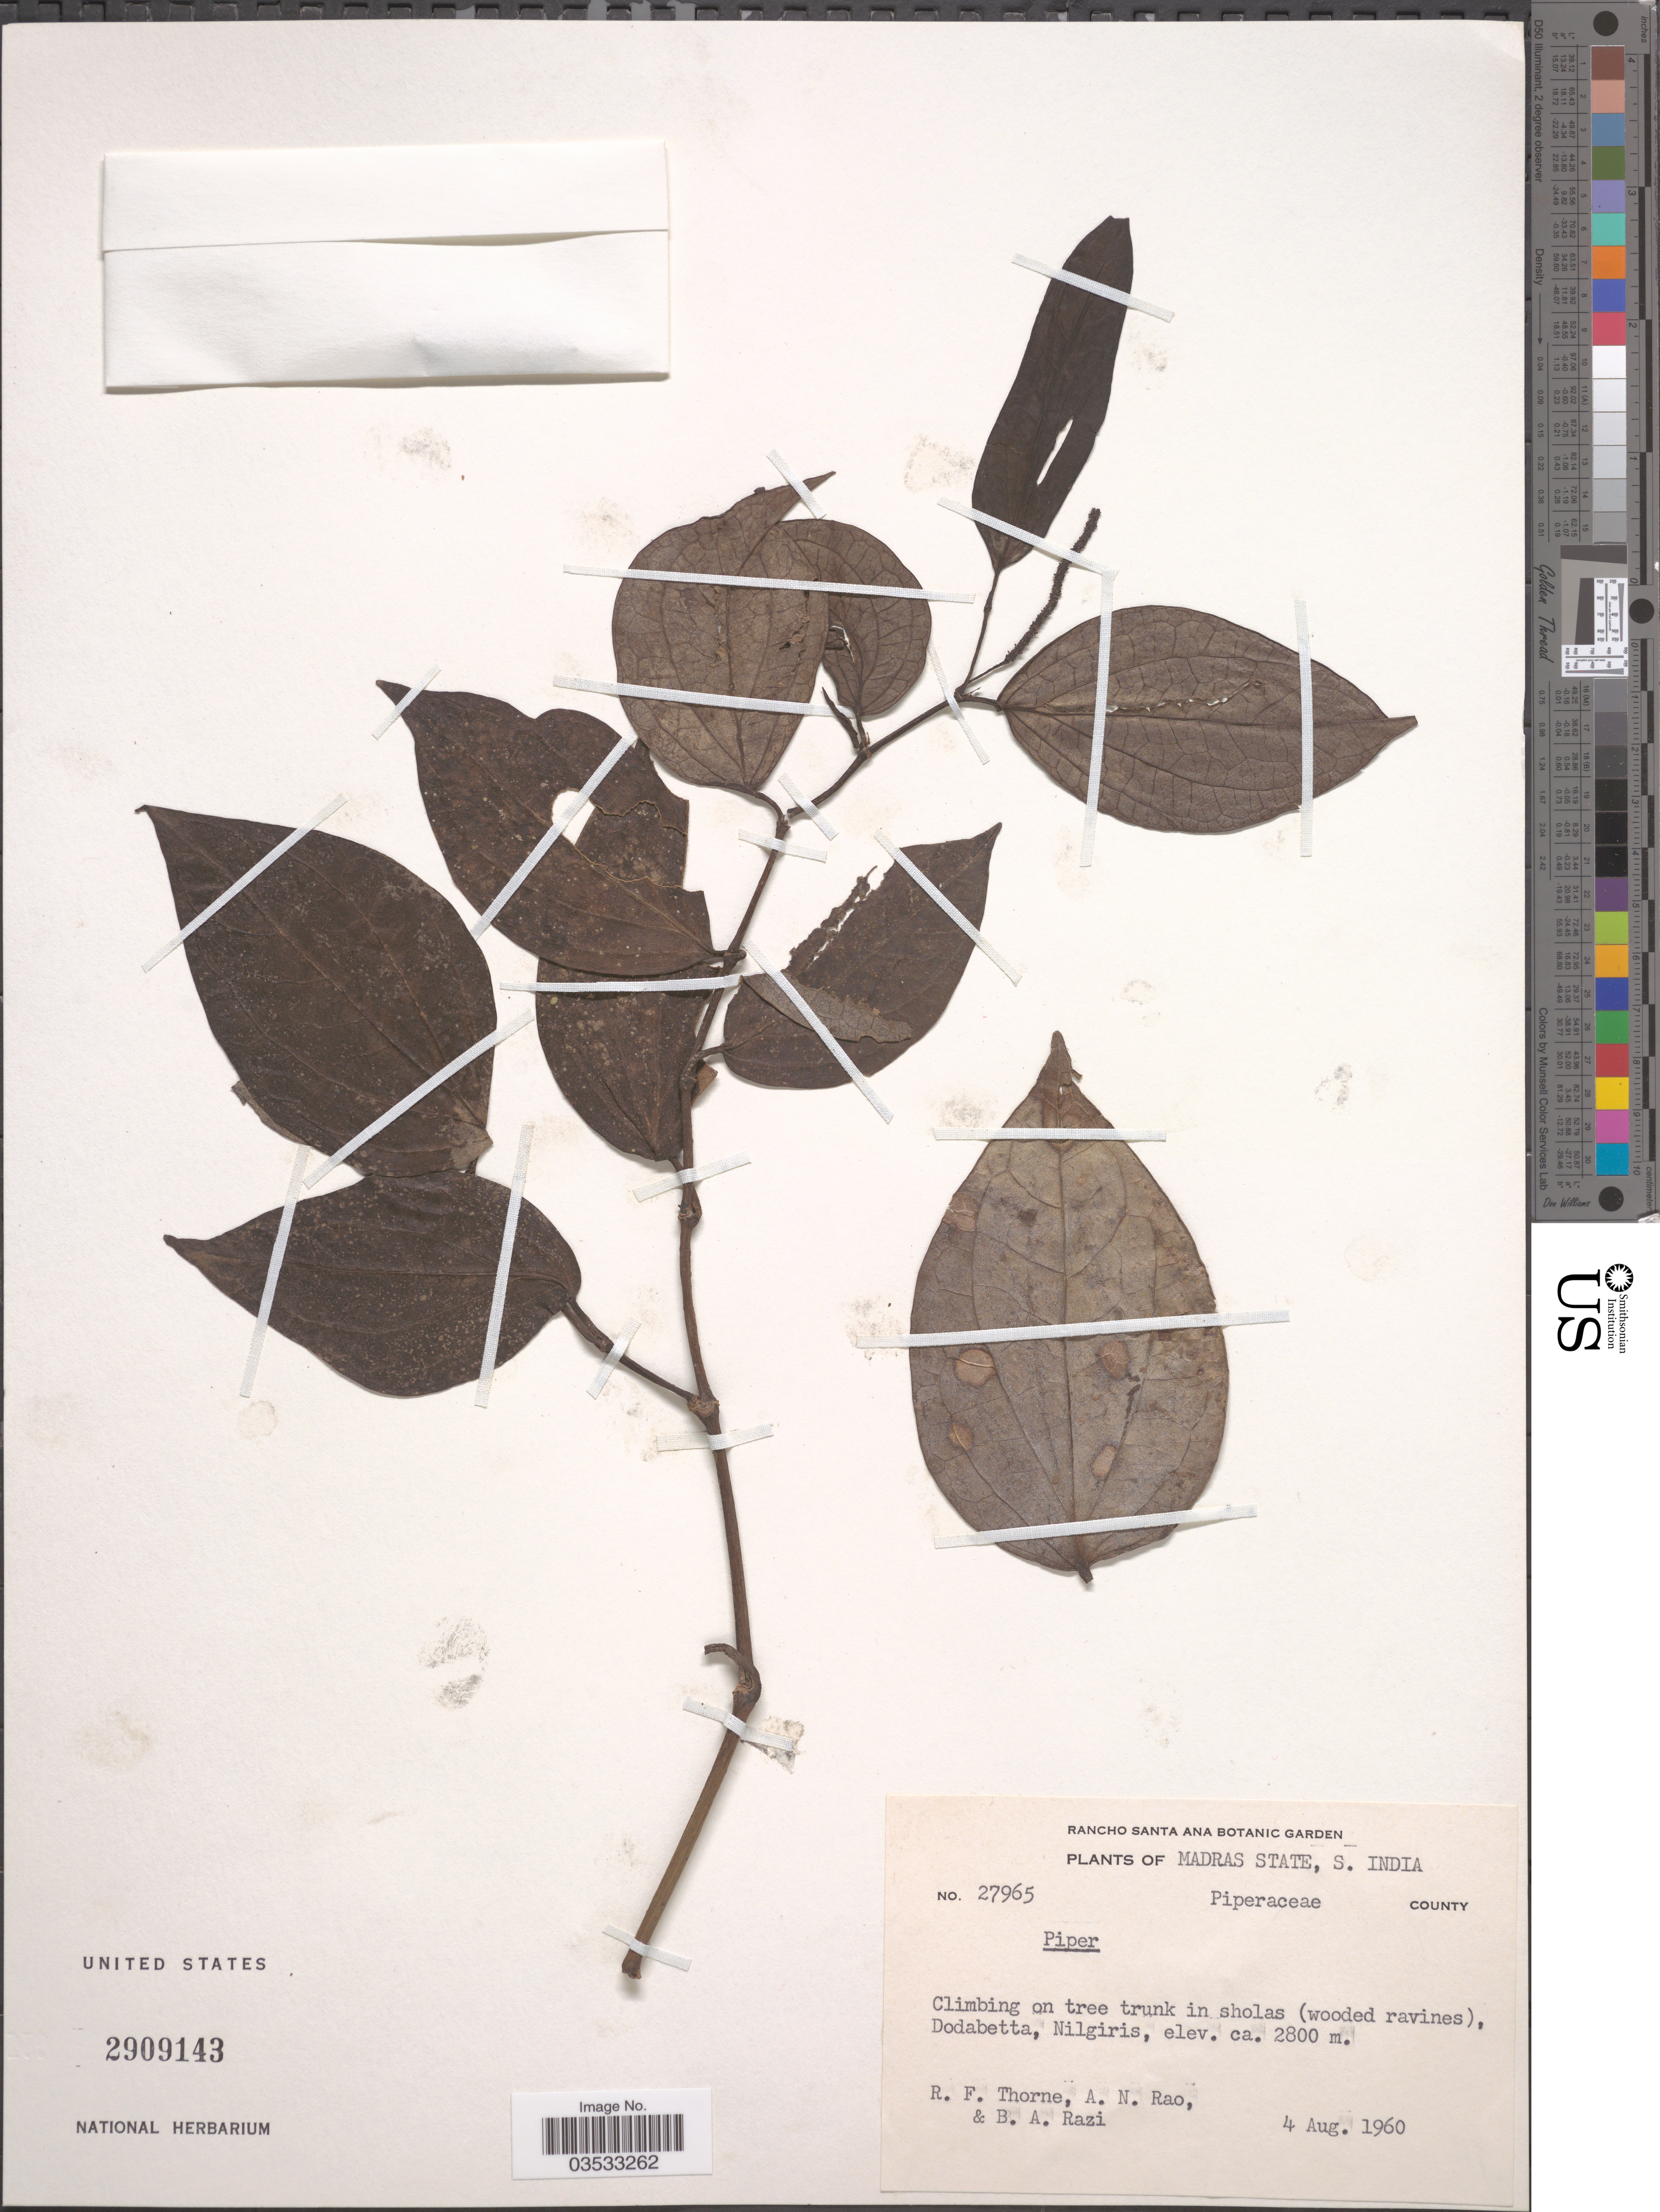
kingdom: Plantae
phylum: Tracheophyta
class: Magnoliopsida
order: Piperales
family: Piperaceae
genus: Piper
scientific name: Piper sp.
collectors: R. Thorne, A. Rao & B. Razi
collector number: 27965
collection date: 1960-08-04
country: India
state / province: Tamil Nadu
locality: Madras State. Dodabetta, Nilgiris.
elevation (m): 2800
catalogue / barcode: US 2909143